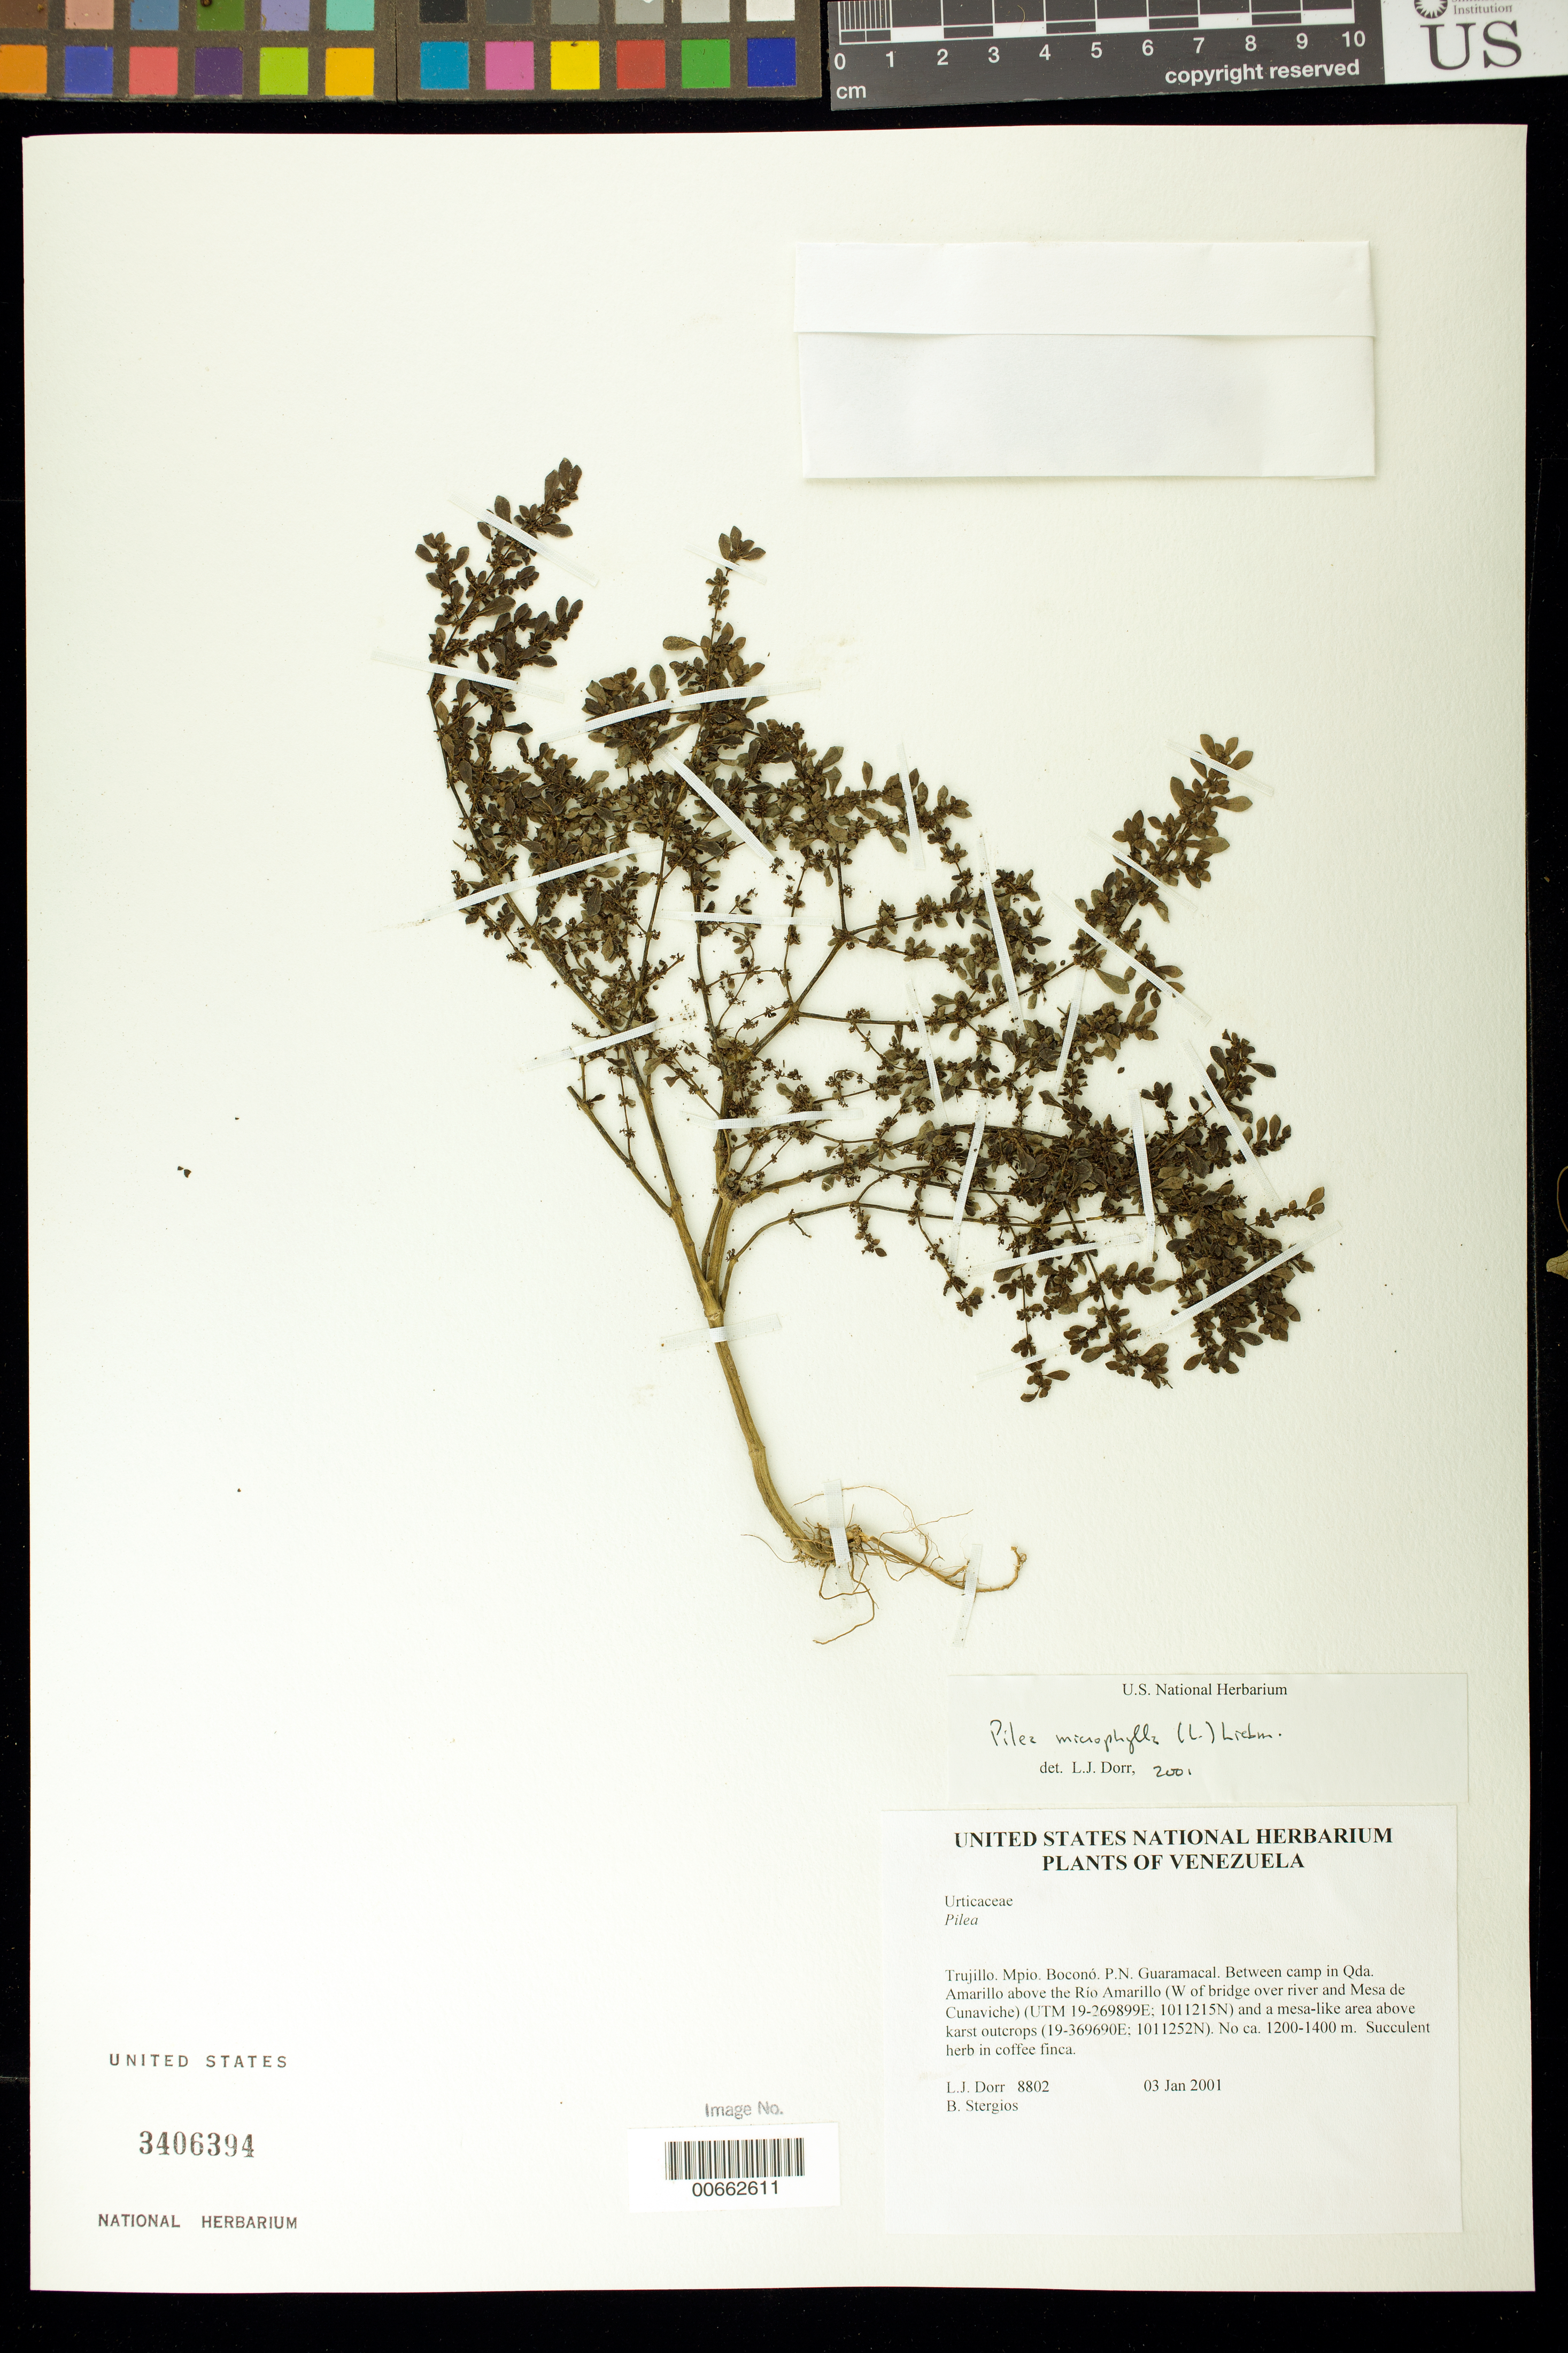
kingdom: Plantae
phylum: Tracheophyta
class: Magnoliopsida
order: Rosales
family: Urticaceae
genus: Pilea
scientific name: Pilea microphylla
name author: (L.) Liebm.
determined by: Dorr, L. J., (BOT), Smithsonian Institution - National Museum of Natural History (UNITED STATES)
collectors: L. J. Dorr & B. G. Stergios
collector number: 8802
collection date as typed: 03 Jan 2001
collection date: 2001-01-03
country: Venezuela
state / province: Trujillo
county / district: Boconó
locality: Parque Nacional Guaramacal. Between camp in Qda Amarillo above Río Amarillo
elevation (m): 1200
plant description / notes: PORT, US, VEN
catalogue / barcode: US 3406394